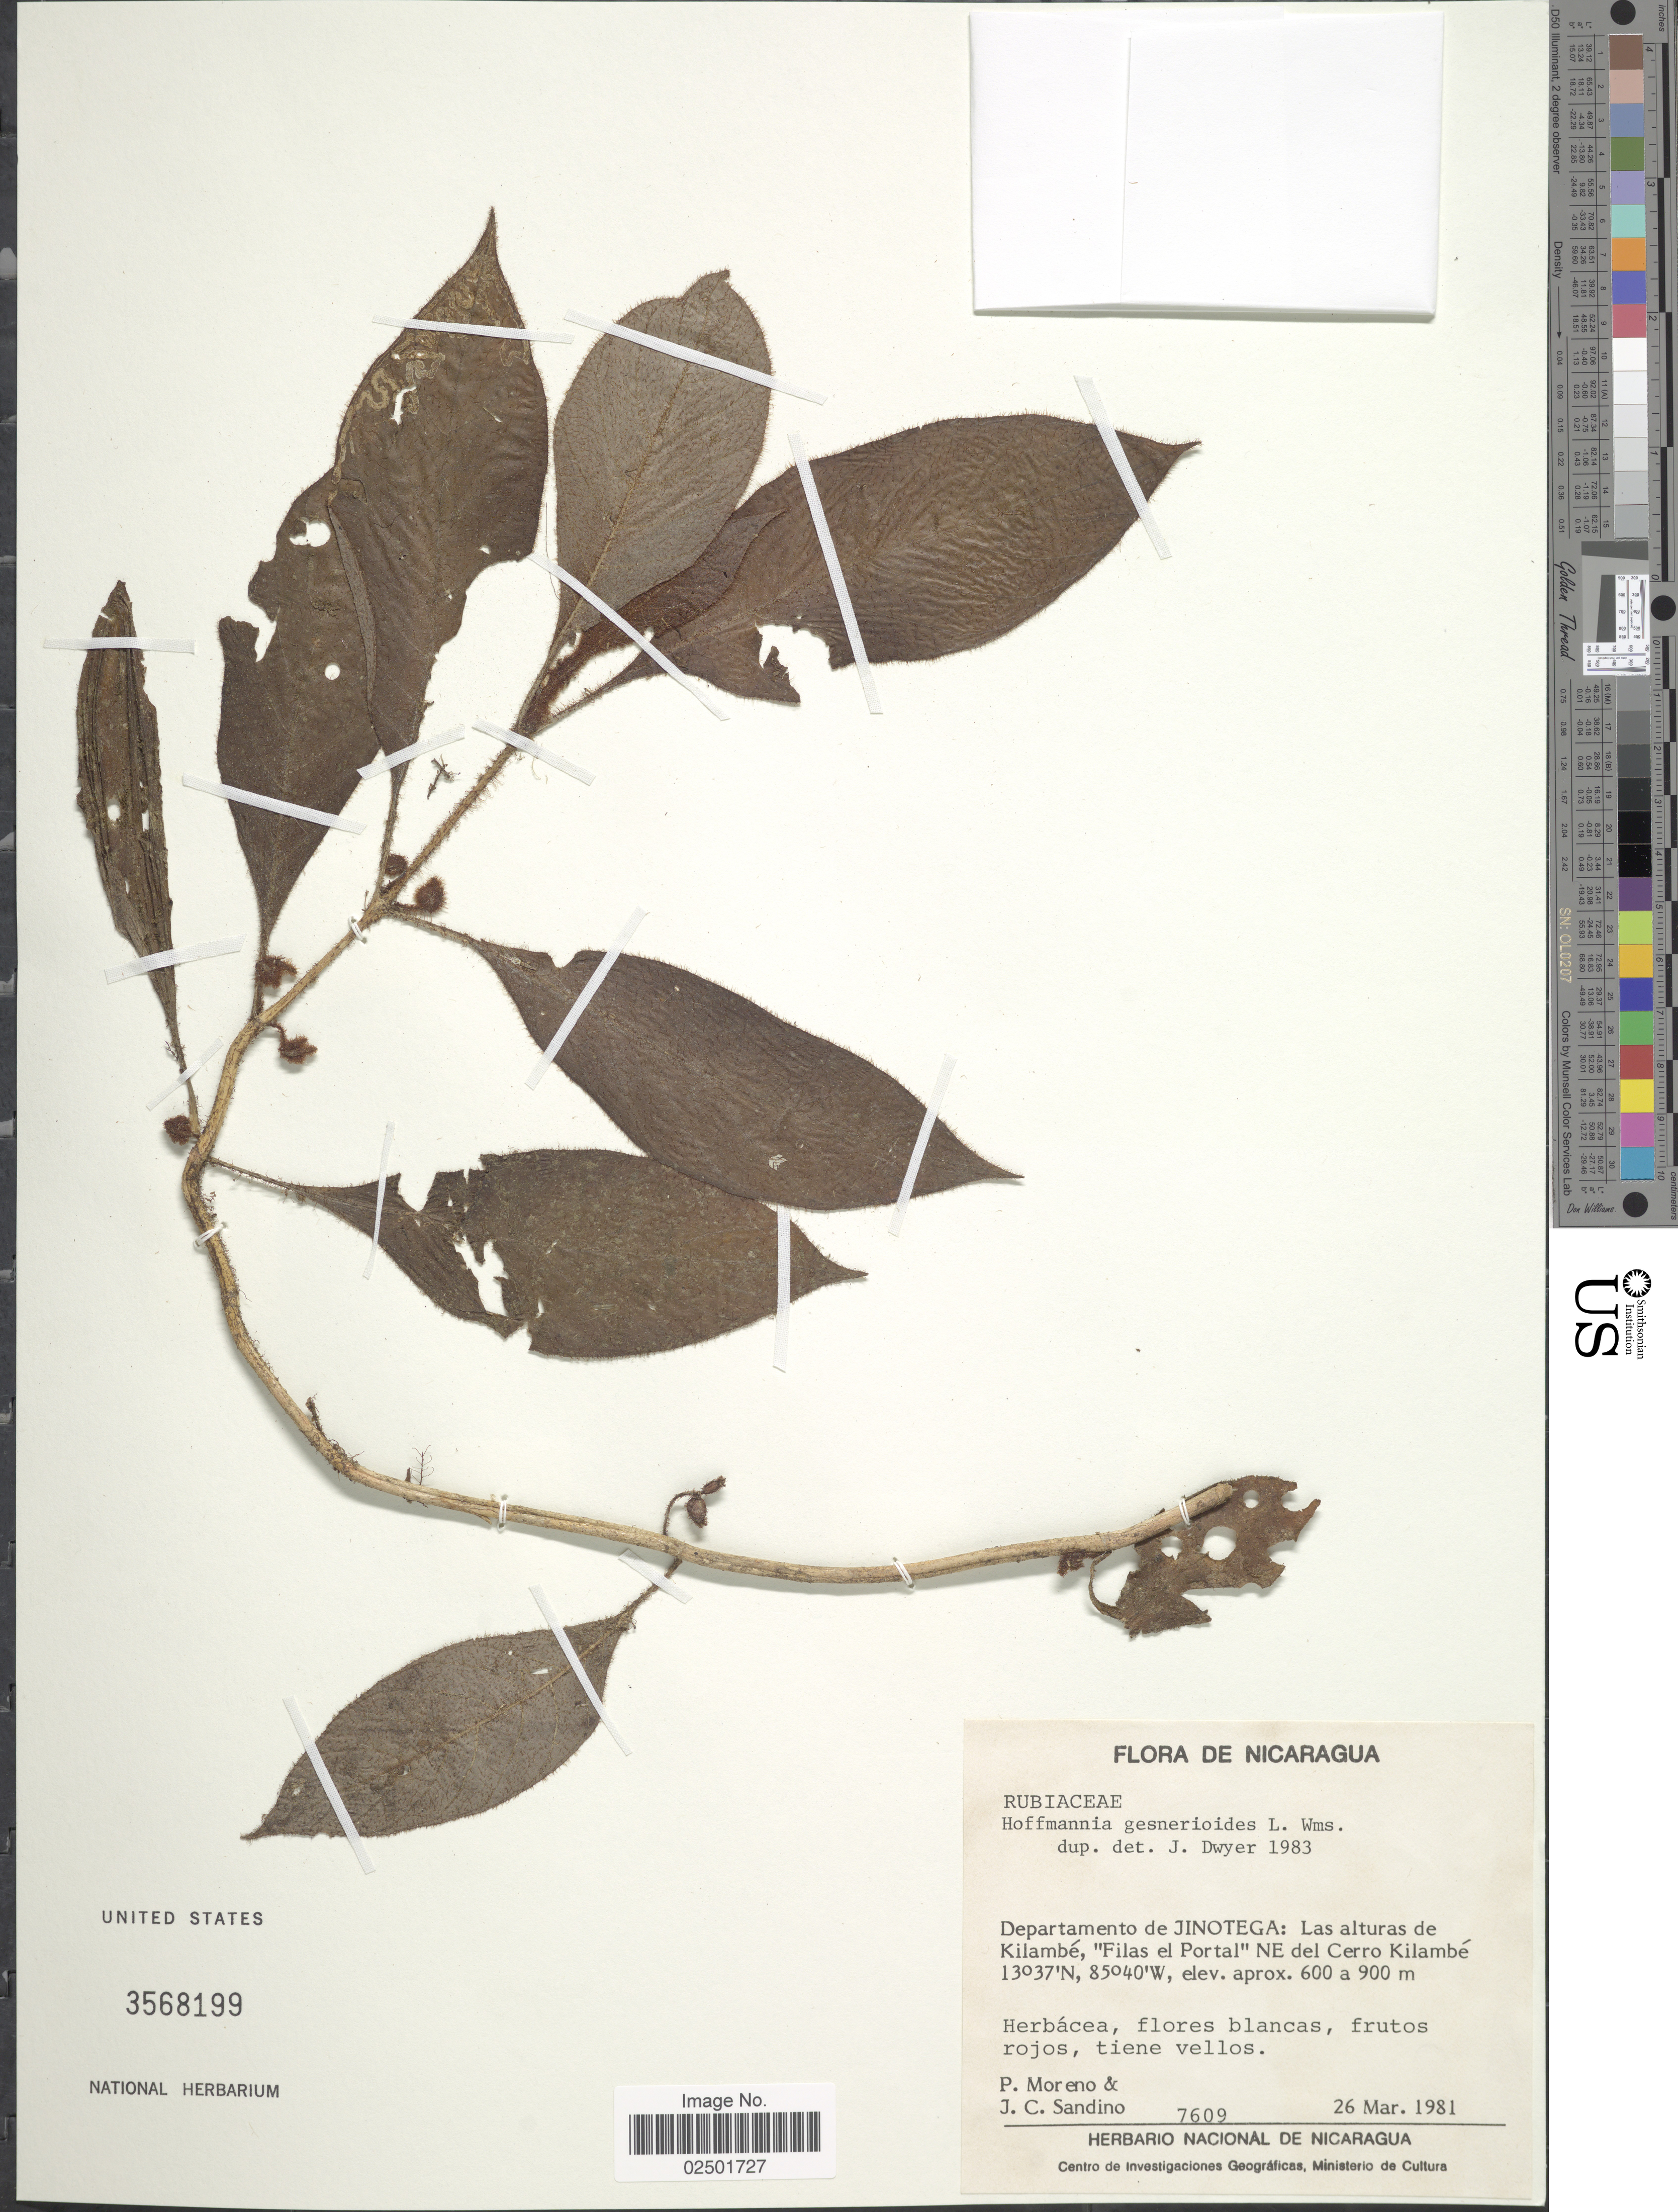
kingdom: Plantae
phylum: Tracheophyta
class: Magnoliopsida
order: Gentianales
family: Rubiaceae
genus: Hoffmannia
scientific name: Hoffmannia gesnerioides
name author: (Oerst.) Kuntze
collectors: P. Moreno & J. Sandino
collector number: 7609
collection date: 1981-03-26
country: Nicaragua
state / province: Jinotega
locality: Departamento de Jinotega: Las alturas de Kilambé, 'Filas el Portal' NE del Cerro Kilambé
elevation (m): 600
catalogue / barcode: US 3568199